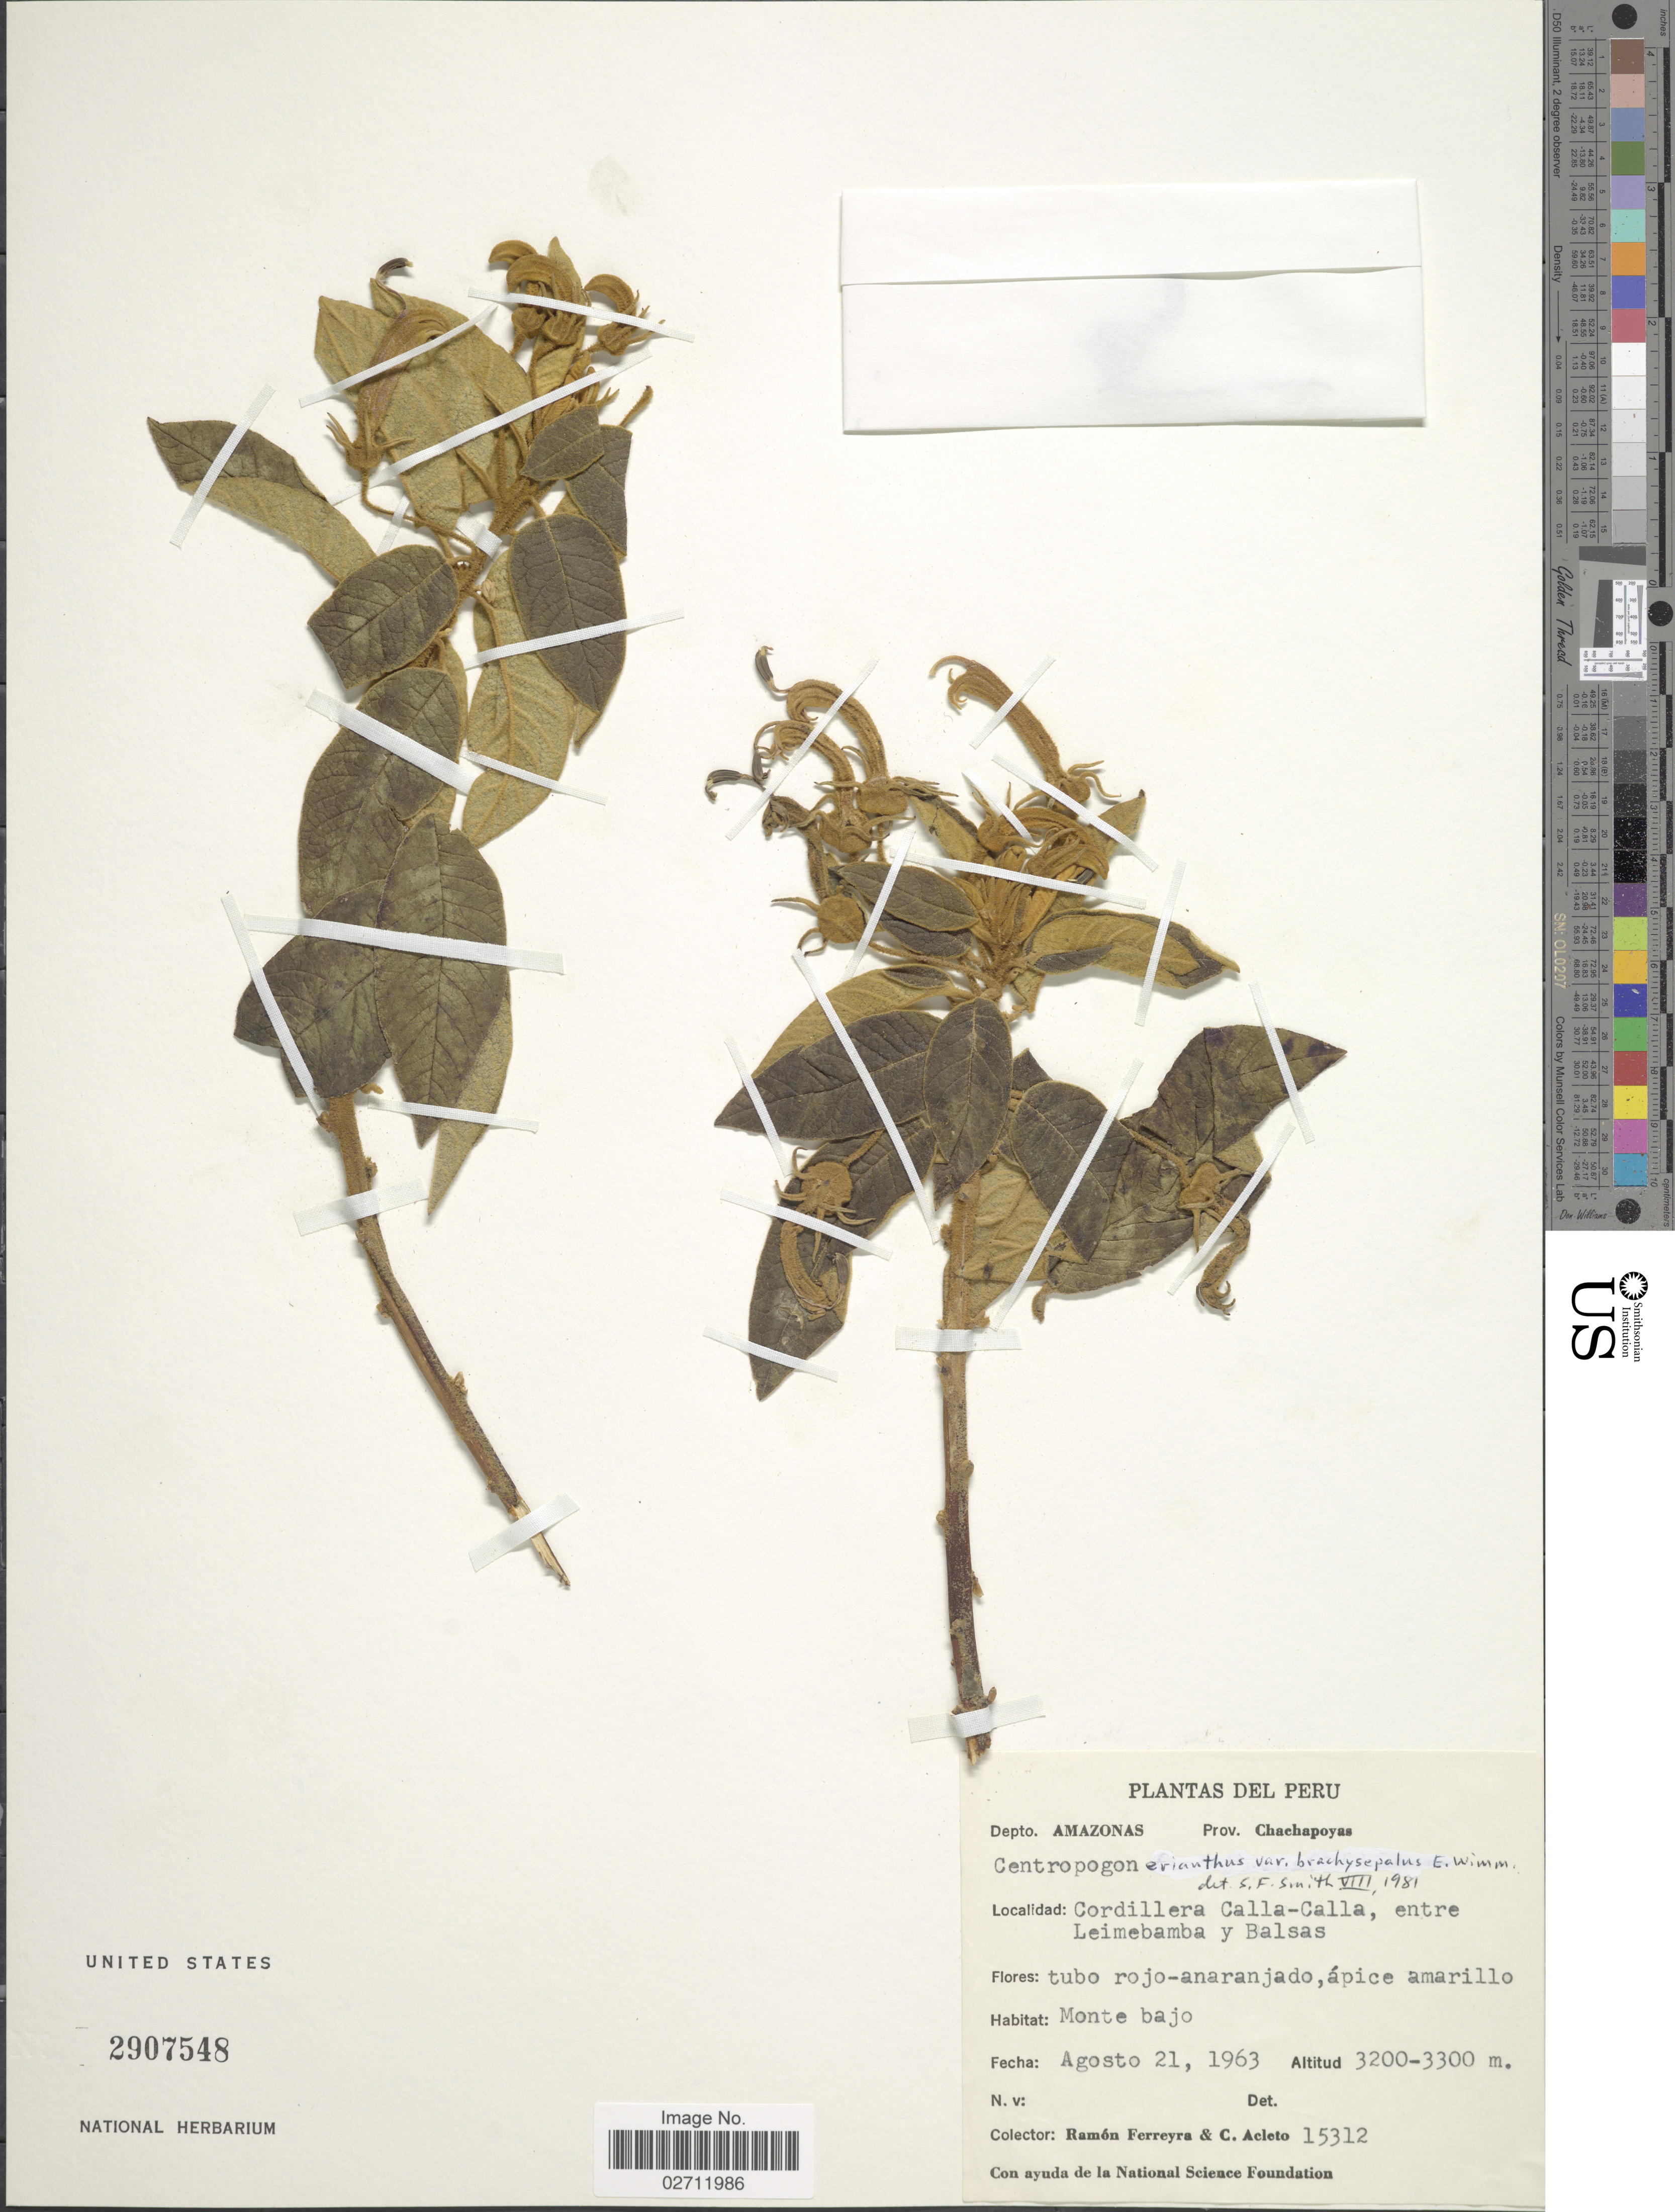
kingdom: Plantae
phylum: Tracheophyta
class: Magnoliopsida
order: Asterales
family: Campanulaceae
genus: Centropogon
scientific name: Centropogon erianthus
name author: (Benth.) Benth. & Hook. f. ex Drake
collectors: R. A. Ferreyra & C. Acleto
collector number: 15312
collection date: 1963-08-21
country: Peru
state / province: Amazonas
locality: Prov. Chachapoyas, Cordillera Calla-Calla, entre Leimebamba y Balsas.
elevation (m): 3200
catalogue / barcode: US 2907548